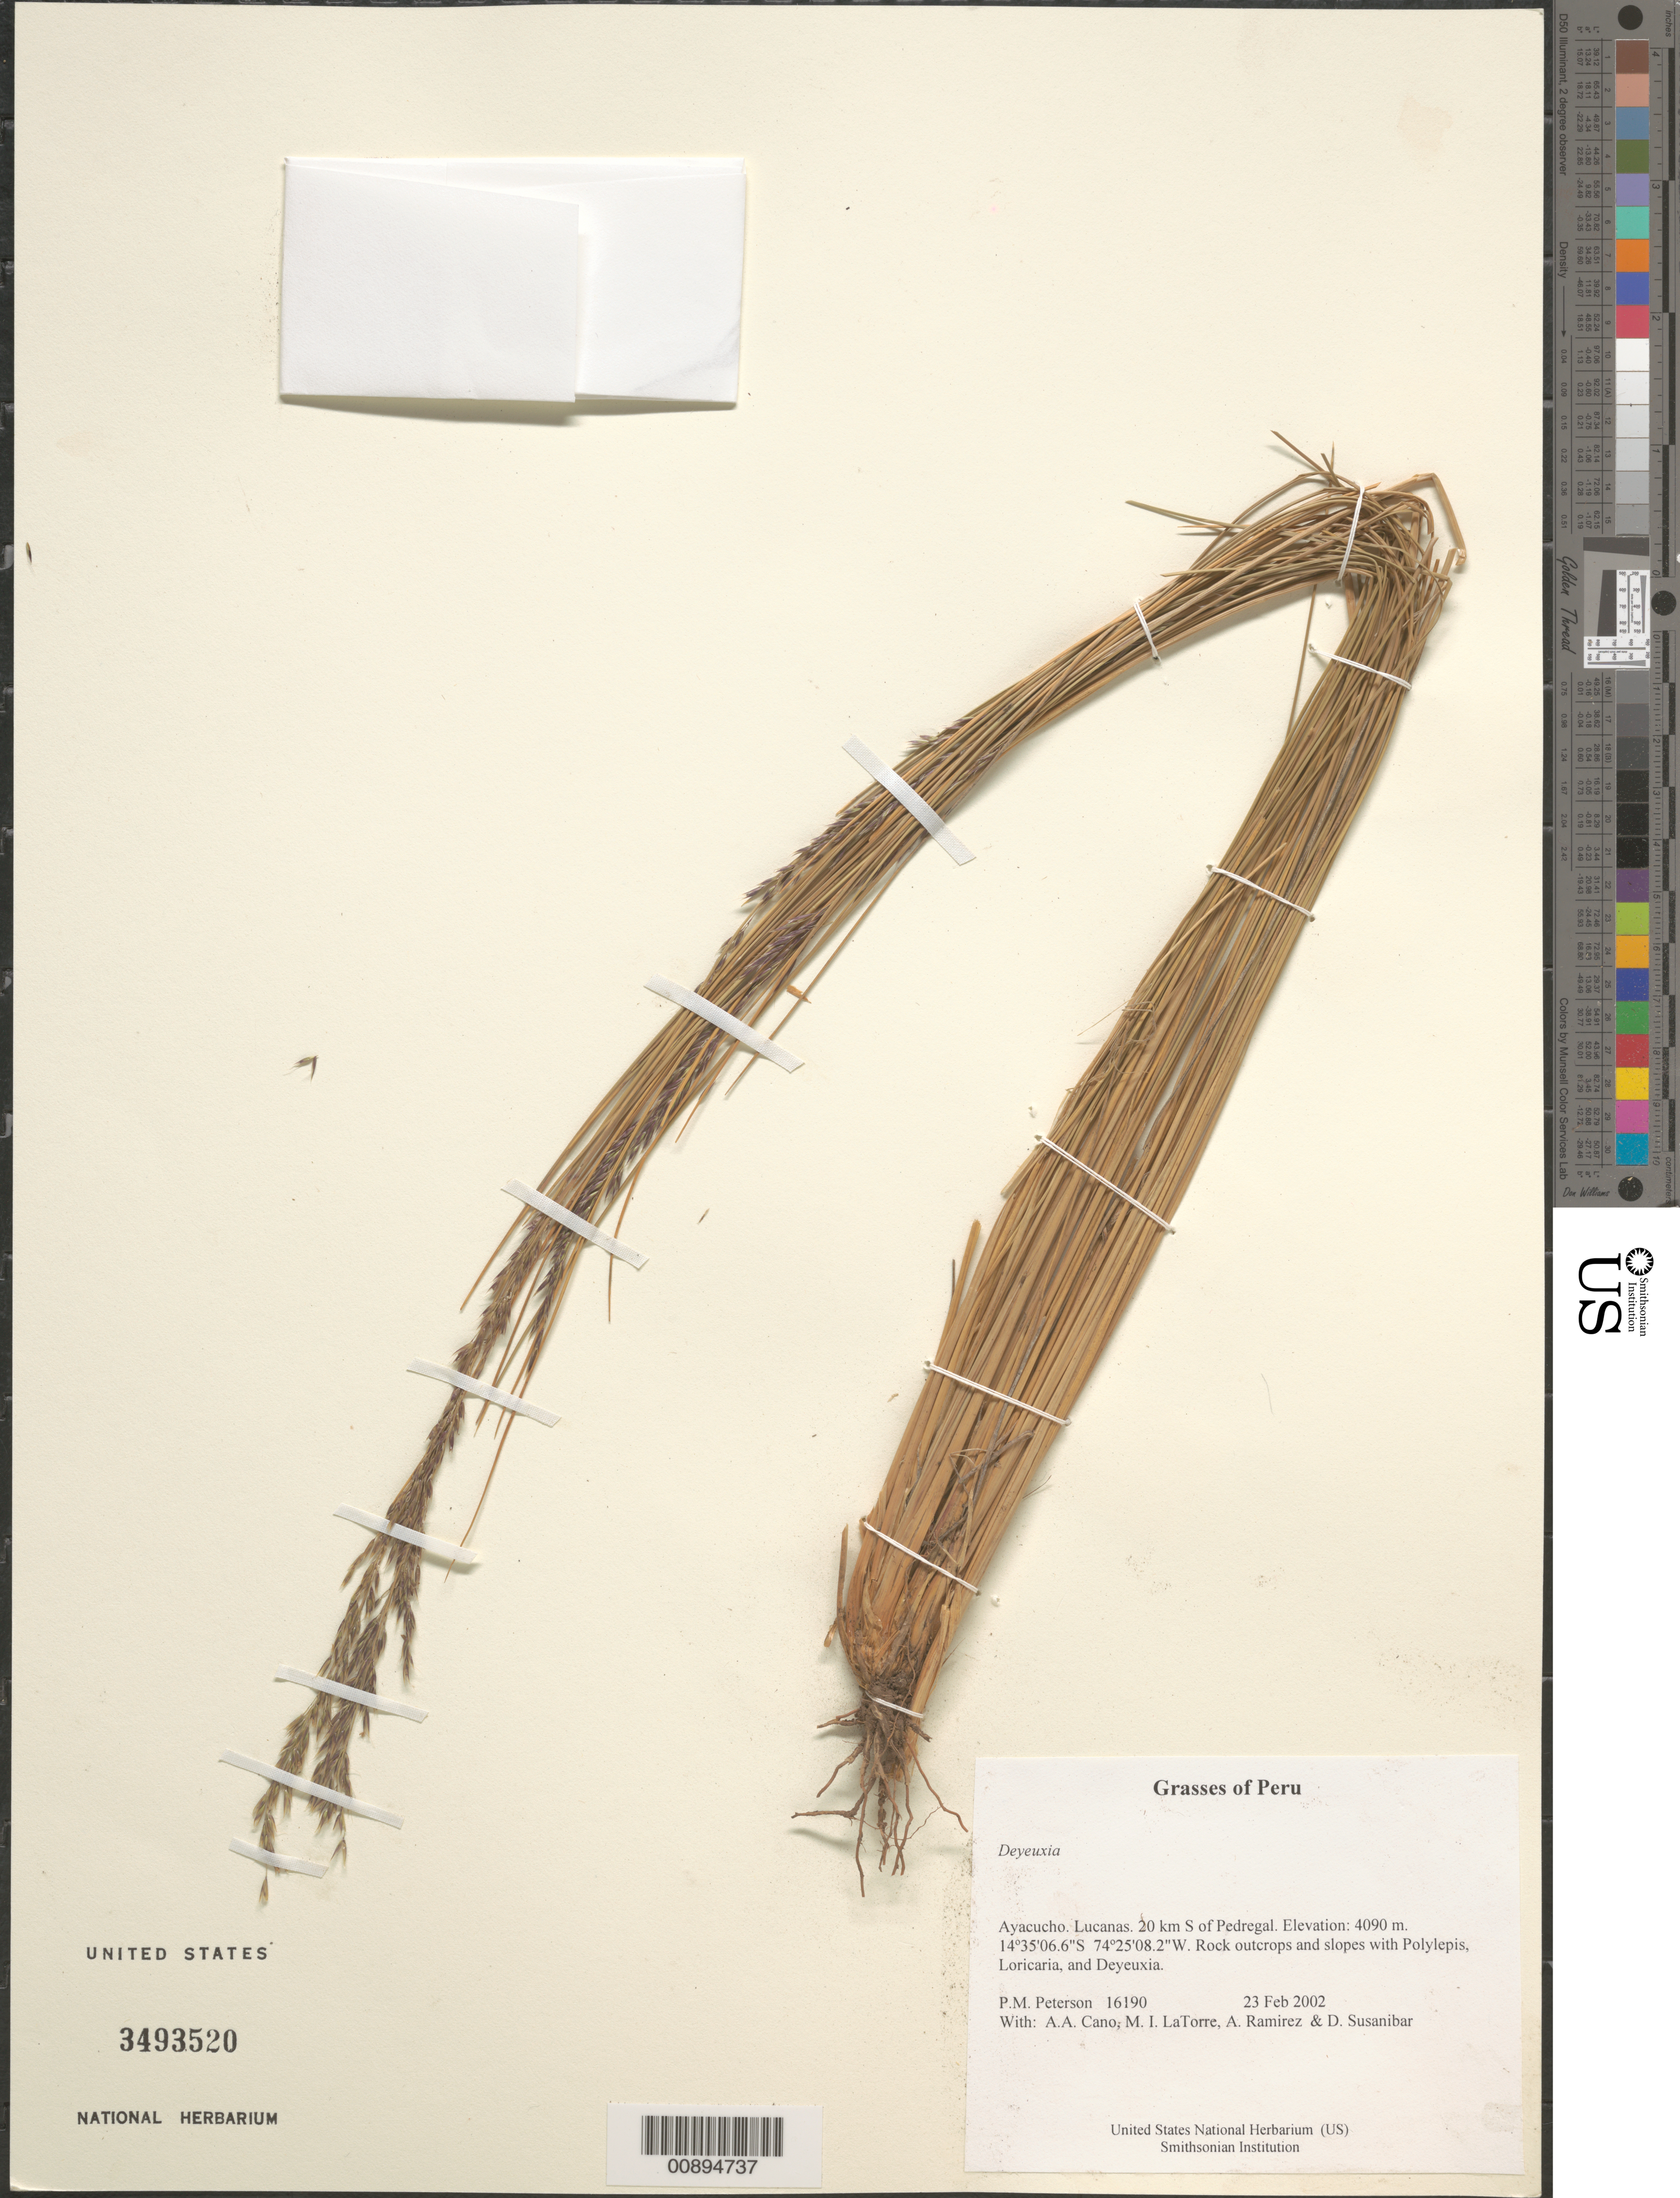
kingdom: Plantae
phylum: Tracheophyta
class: Liliopsida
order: Poales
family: Poaceae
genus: Calamagrostis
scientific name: Calamagrostis sp.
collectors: P. M. Peterson, A. Cano, M. I. La Torre, A. Ramírez & D. Susanibar Cruz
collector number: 16190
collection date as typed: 23 Feb 2002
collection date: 2002-02-23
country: Peru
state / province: Ayacucho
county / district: Lucanas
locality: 20 km S of Pedregal.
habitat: Rock outcrops and slopes with Polylepis, Loricaria, and Deyeuxia.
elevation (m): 4090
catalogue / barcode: US 3493520